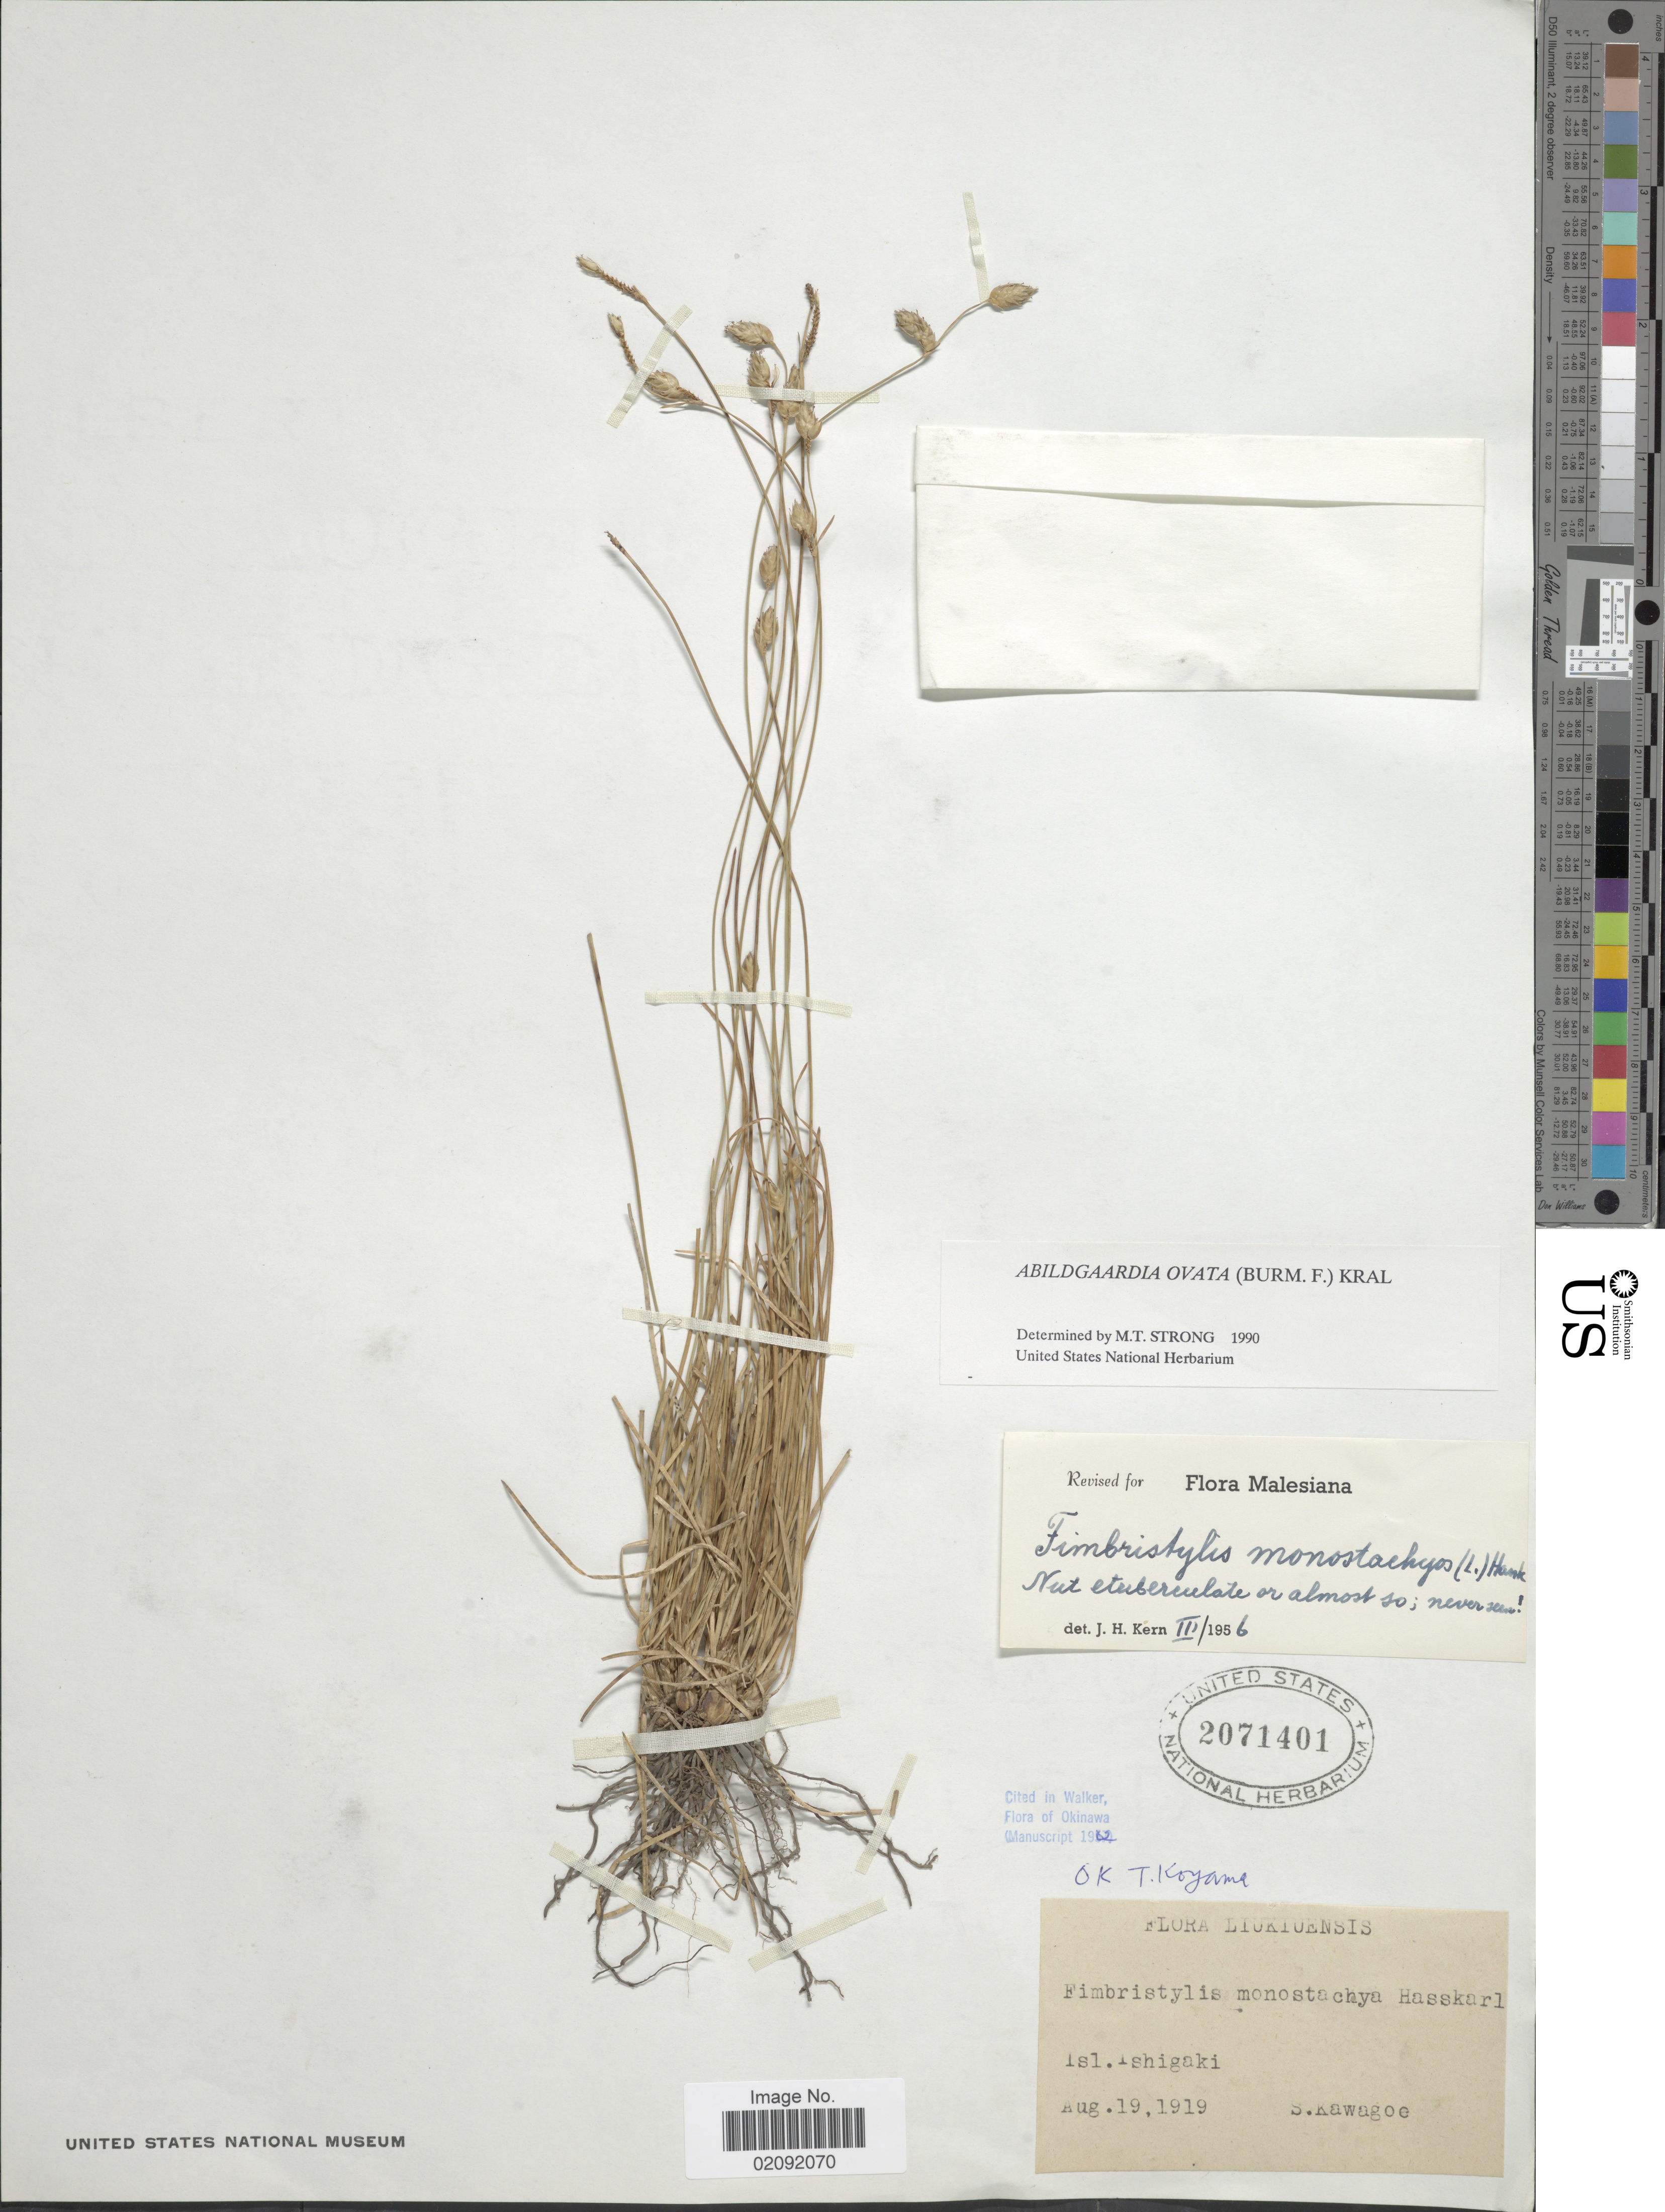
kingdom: Plantae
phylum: Tracheophyta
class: Liliopsida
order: Poales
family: Cyperaceae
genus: Abildgaardia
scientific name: Abildgaardia ovata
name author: (Burm. f.) Kral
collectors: S. Kawagoe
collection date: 1919-08-19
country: Japan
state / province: Okinawa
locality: Isl. Ishigaki, Liukiuensis.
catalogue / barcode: US 2071401